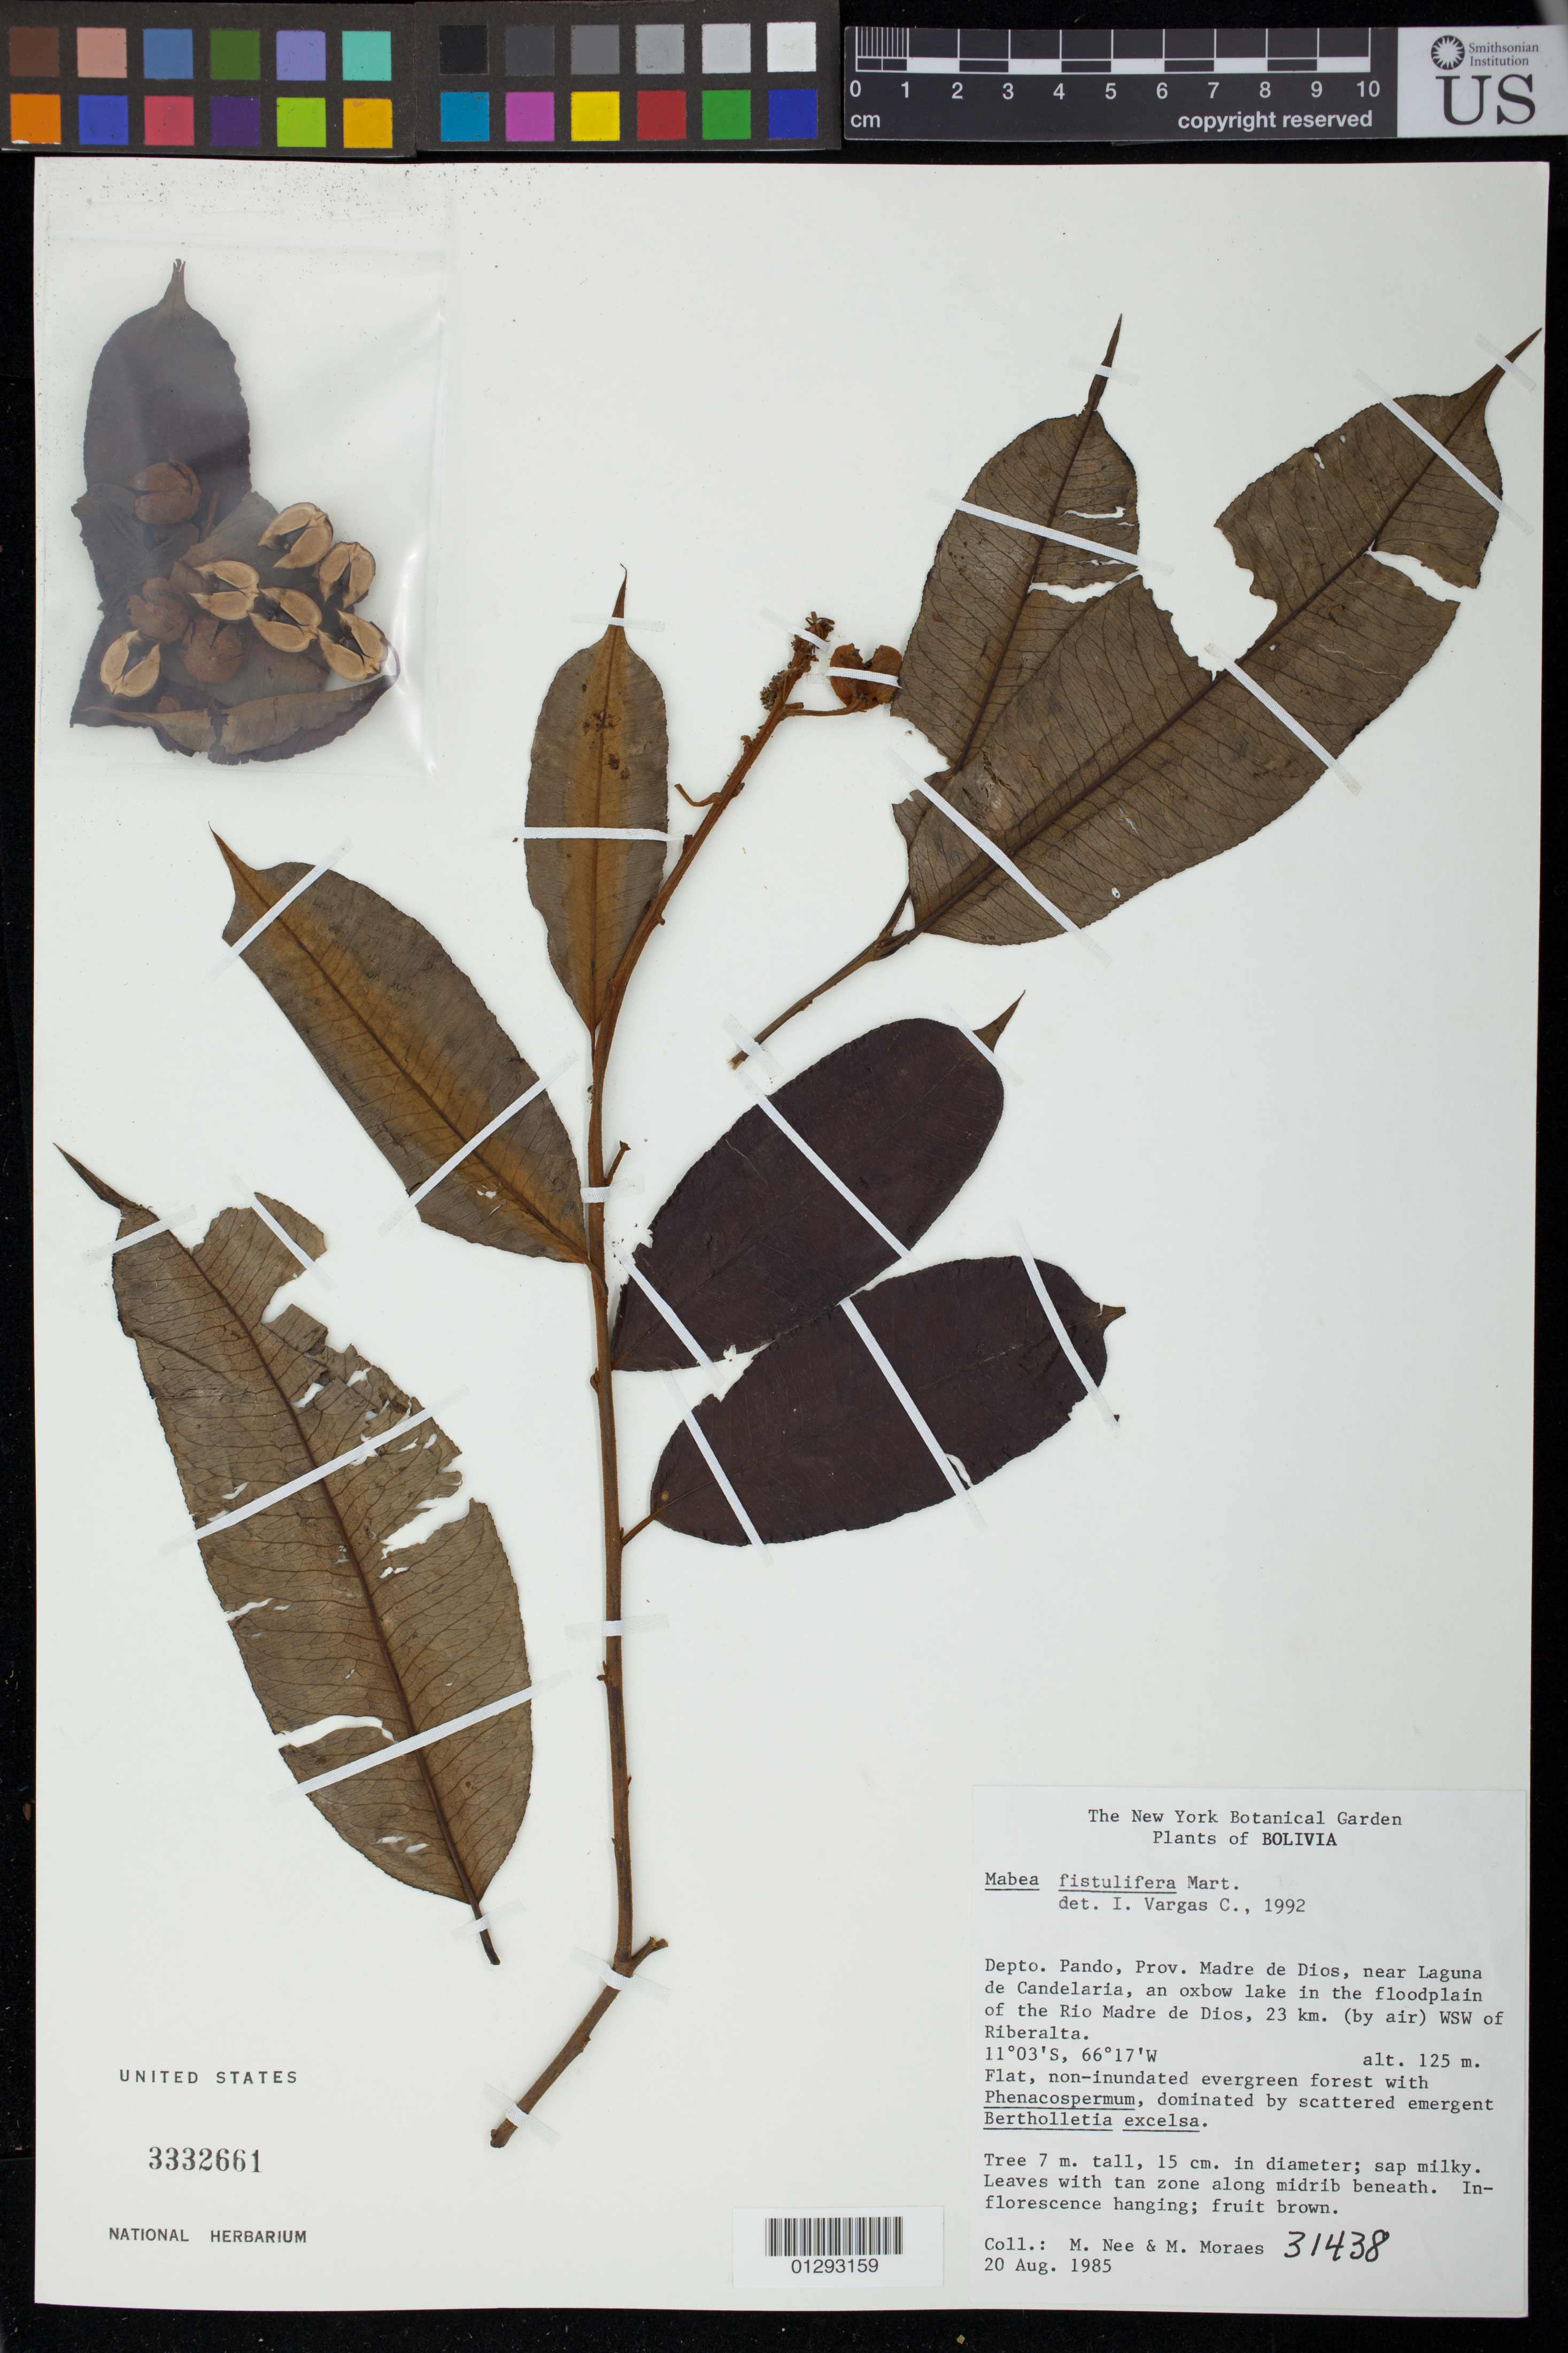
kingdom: Plantae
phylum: Tracheophyta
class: Magnoliopsida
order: Malpighiales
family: Euphorbiaceae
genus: Mabea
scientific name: Mabea fistulifera subsp. fistulifera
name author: Mart.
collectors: M. Nee & M. Moraes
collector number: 31438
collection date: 1985-08-20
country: Bolivia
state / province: Pando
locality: Prov. Madre de Dios, near Laguna de Candelaria, an oxbow lake in the floodplain of the Rio Madre de Dios, 23 km. (by air) WSW of Riberalta.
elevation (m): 125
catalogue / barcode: US 3332661